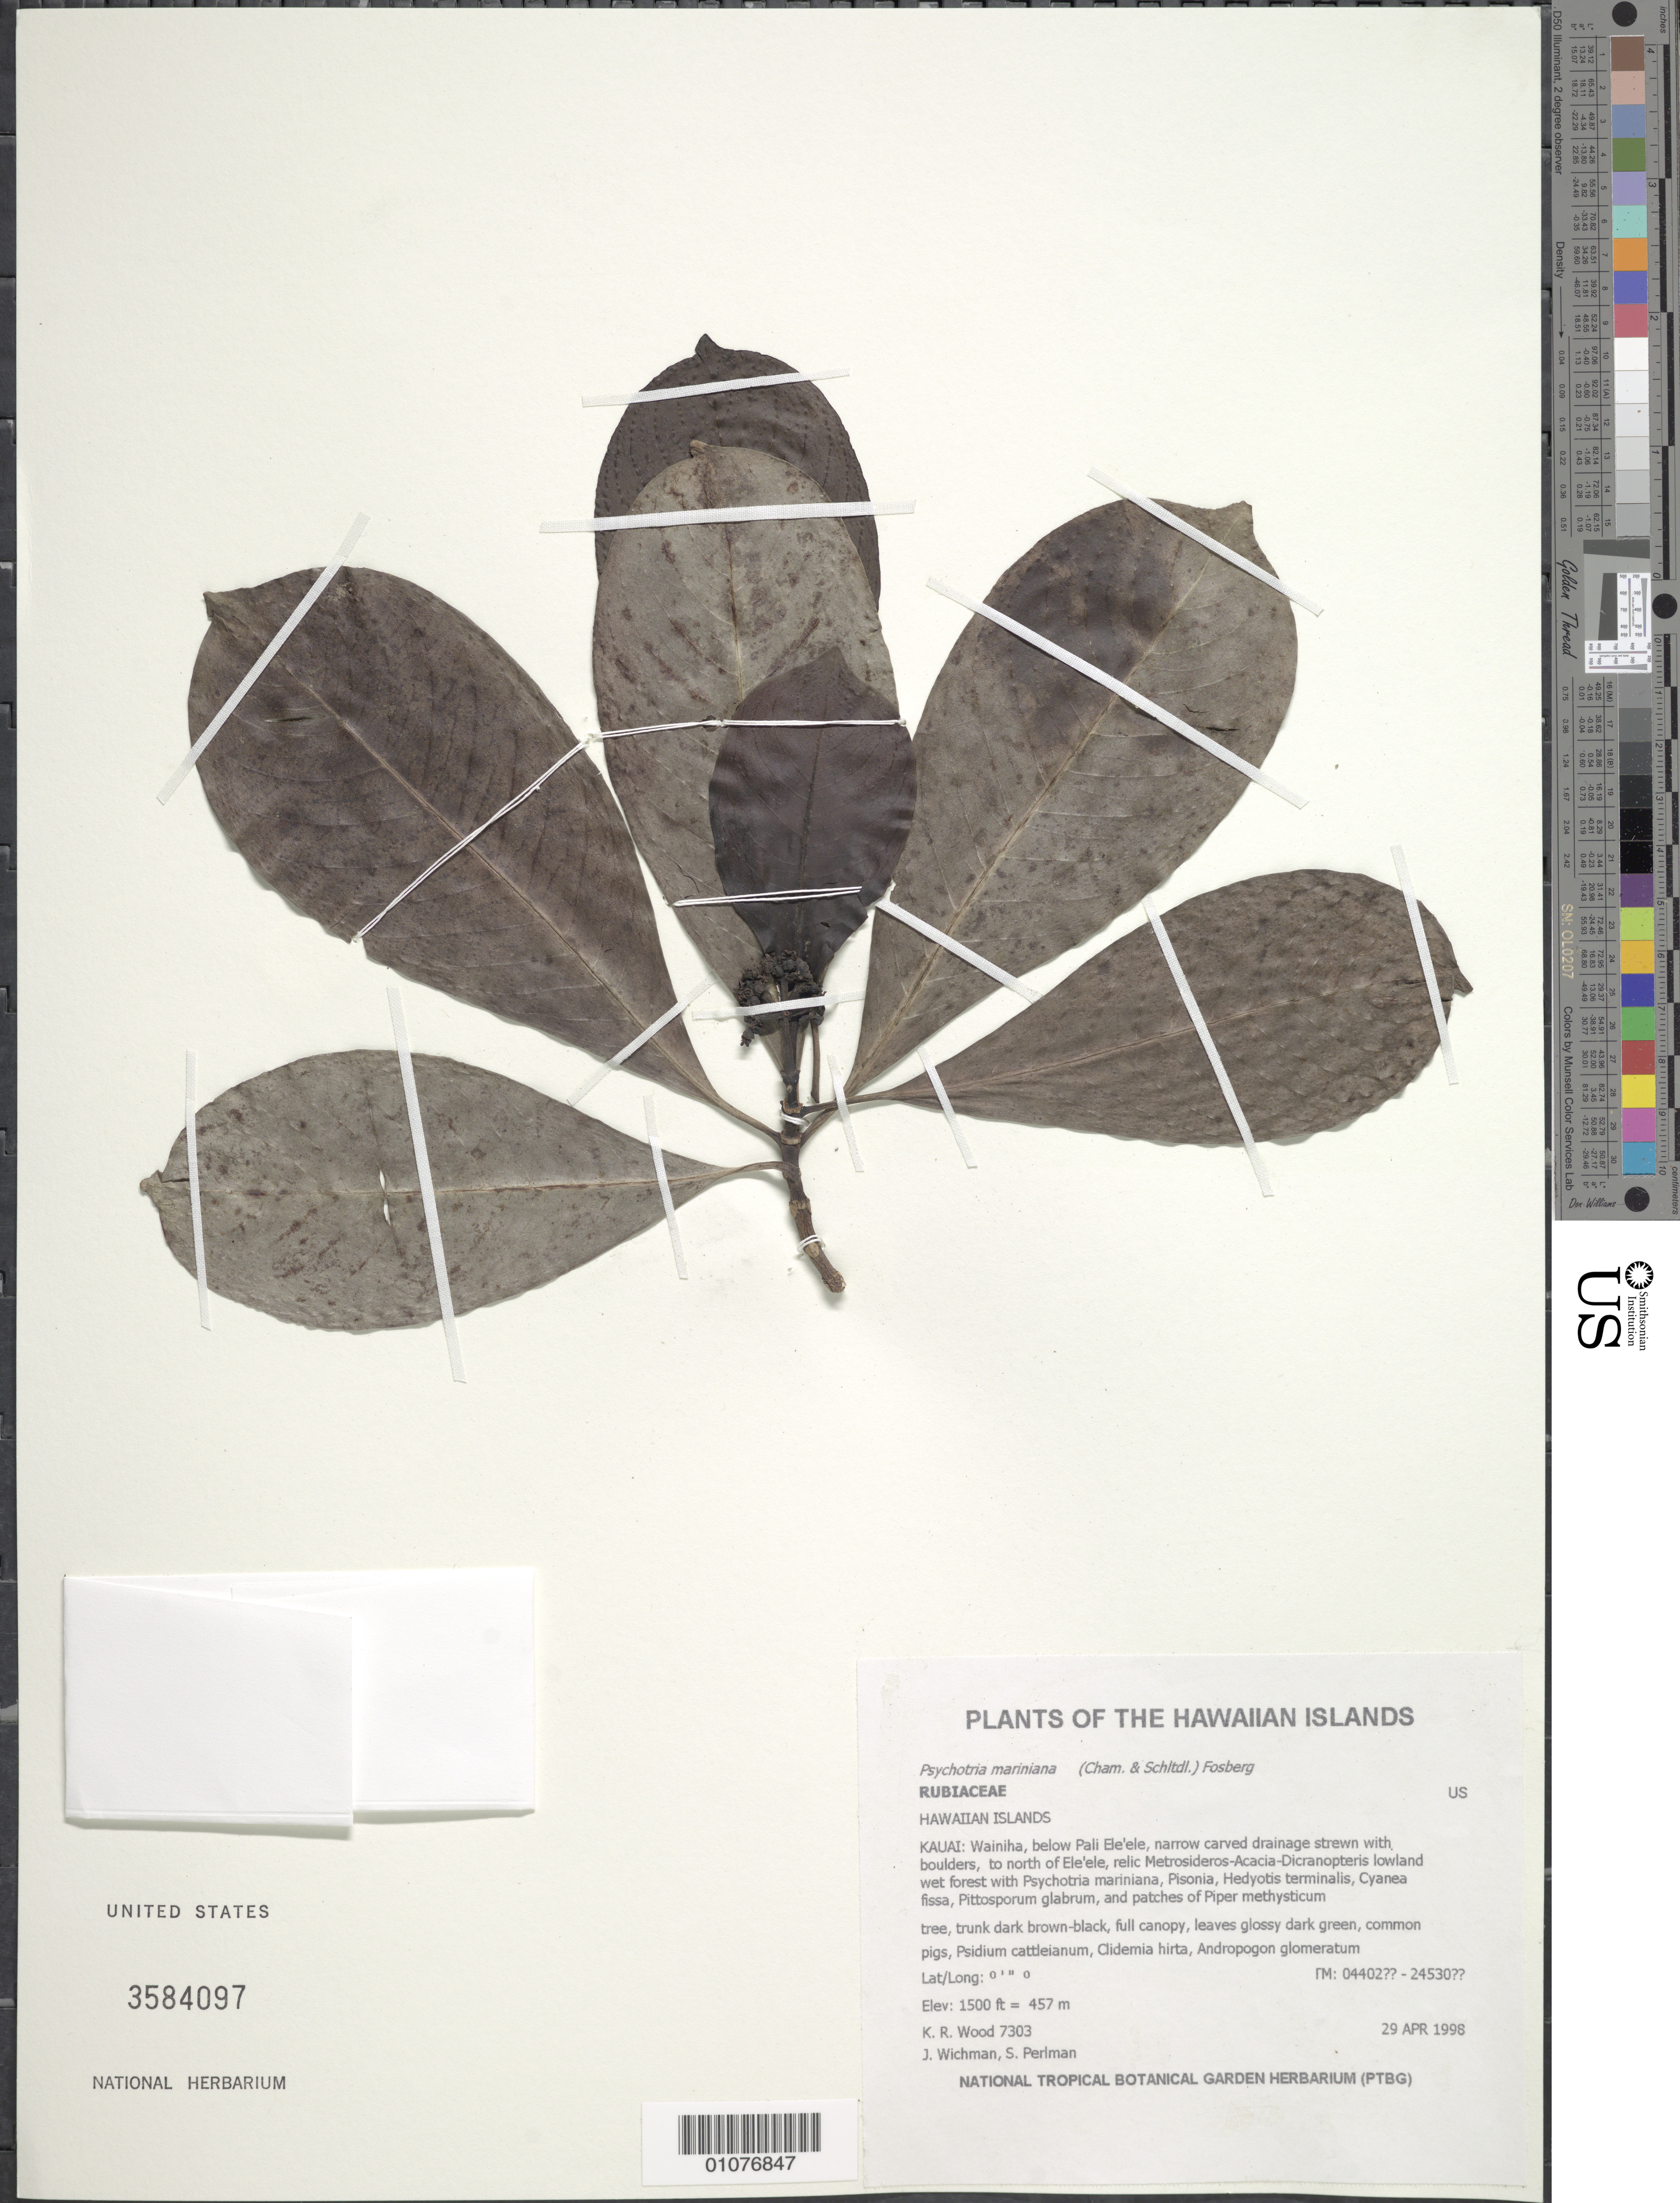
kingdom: Plantae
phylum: Tracheophyta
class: Magnoliopsida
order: Gentianales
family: Rubiaceae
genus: Psychotria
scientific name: Psychotria mariniana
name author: (Cham. & Schltdl.) Fosberg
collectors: K. R. Wood, J. Wichman & S. P. Perlman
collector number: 7303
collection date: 1998-04-29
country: United States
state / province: Hawaii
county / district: Kauai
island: Kaua'i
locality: Wainiha, below Pali Ele'ele, narrow carved drainage strewn with boulders, to N of Ele'ele.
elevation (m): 457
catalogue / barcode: US 3584097